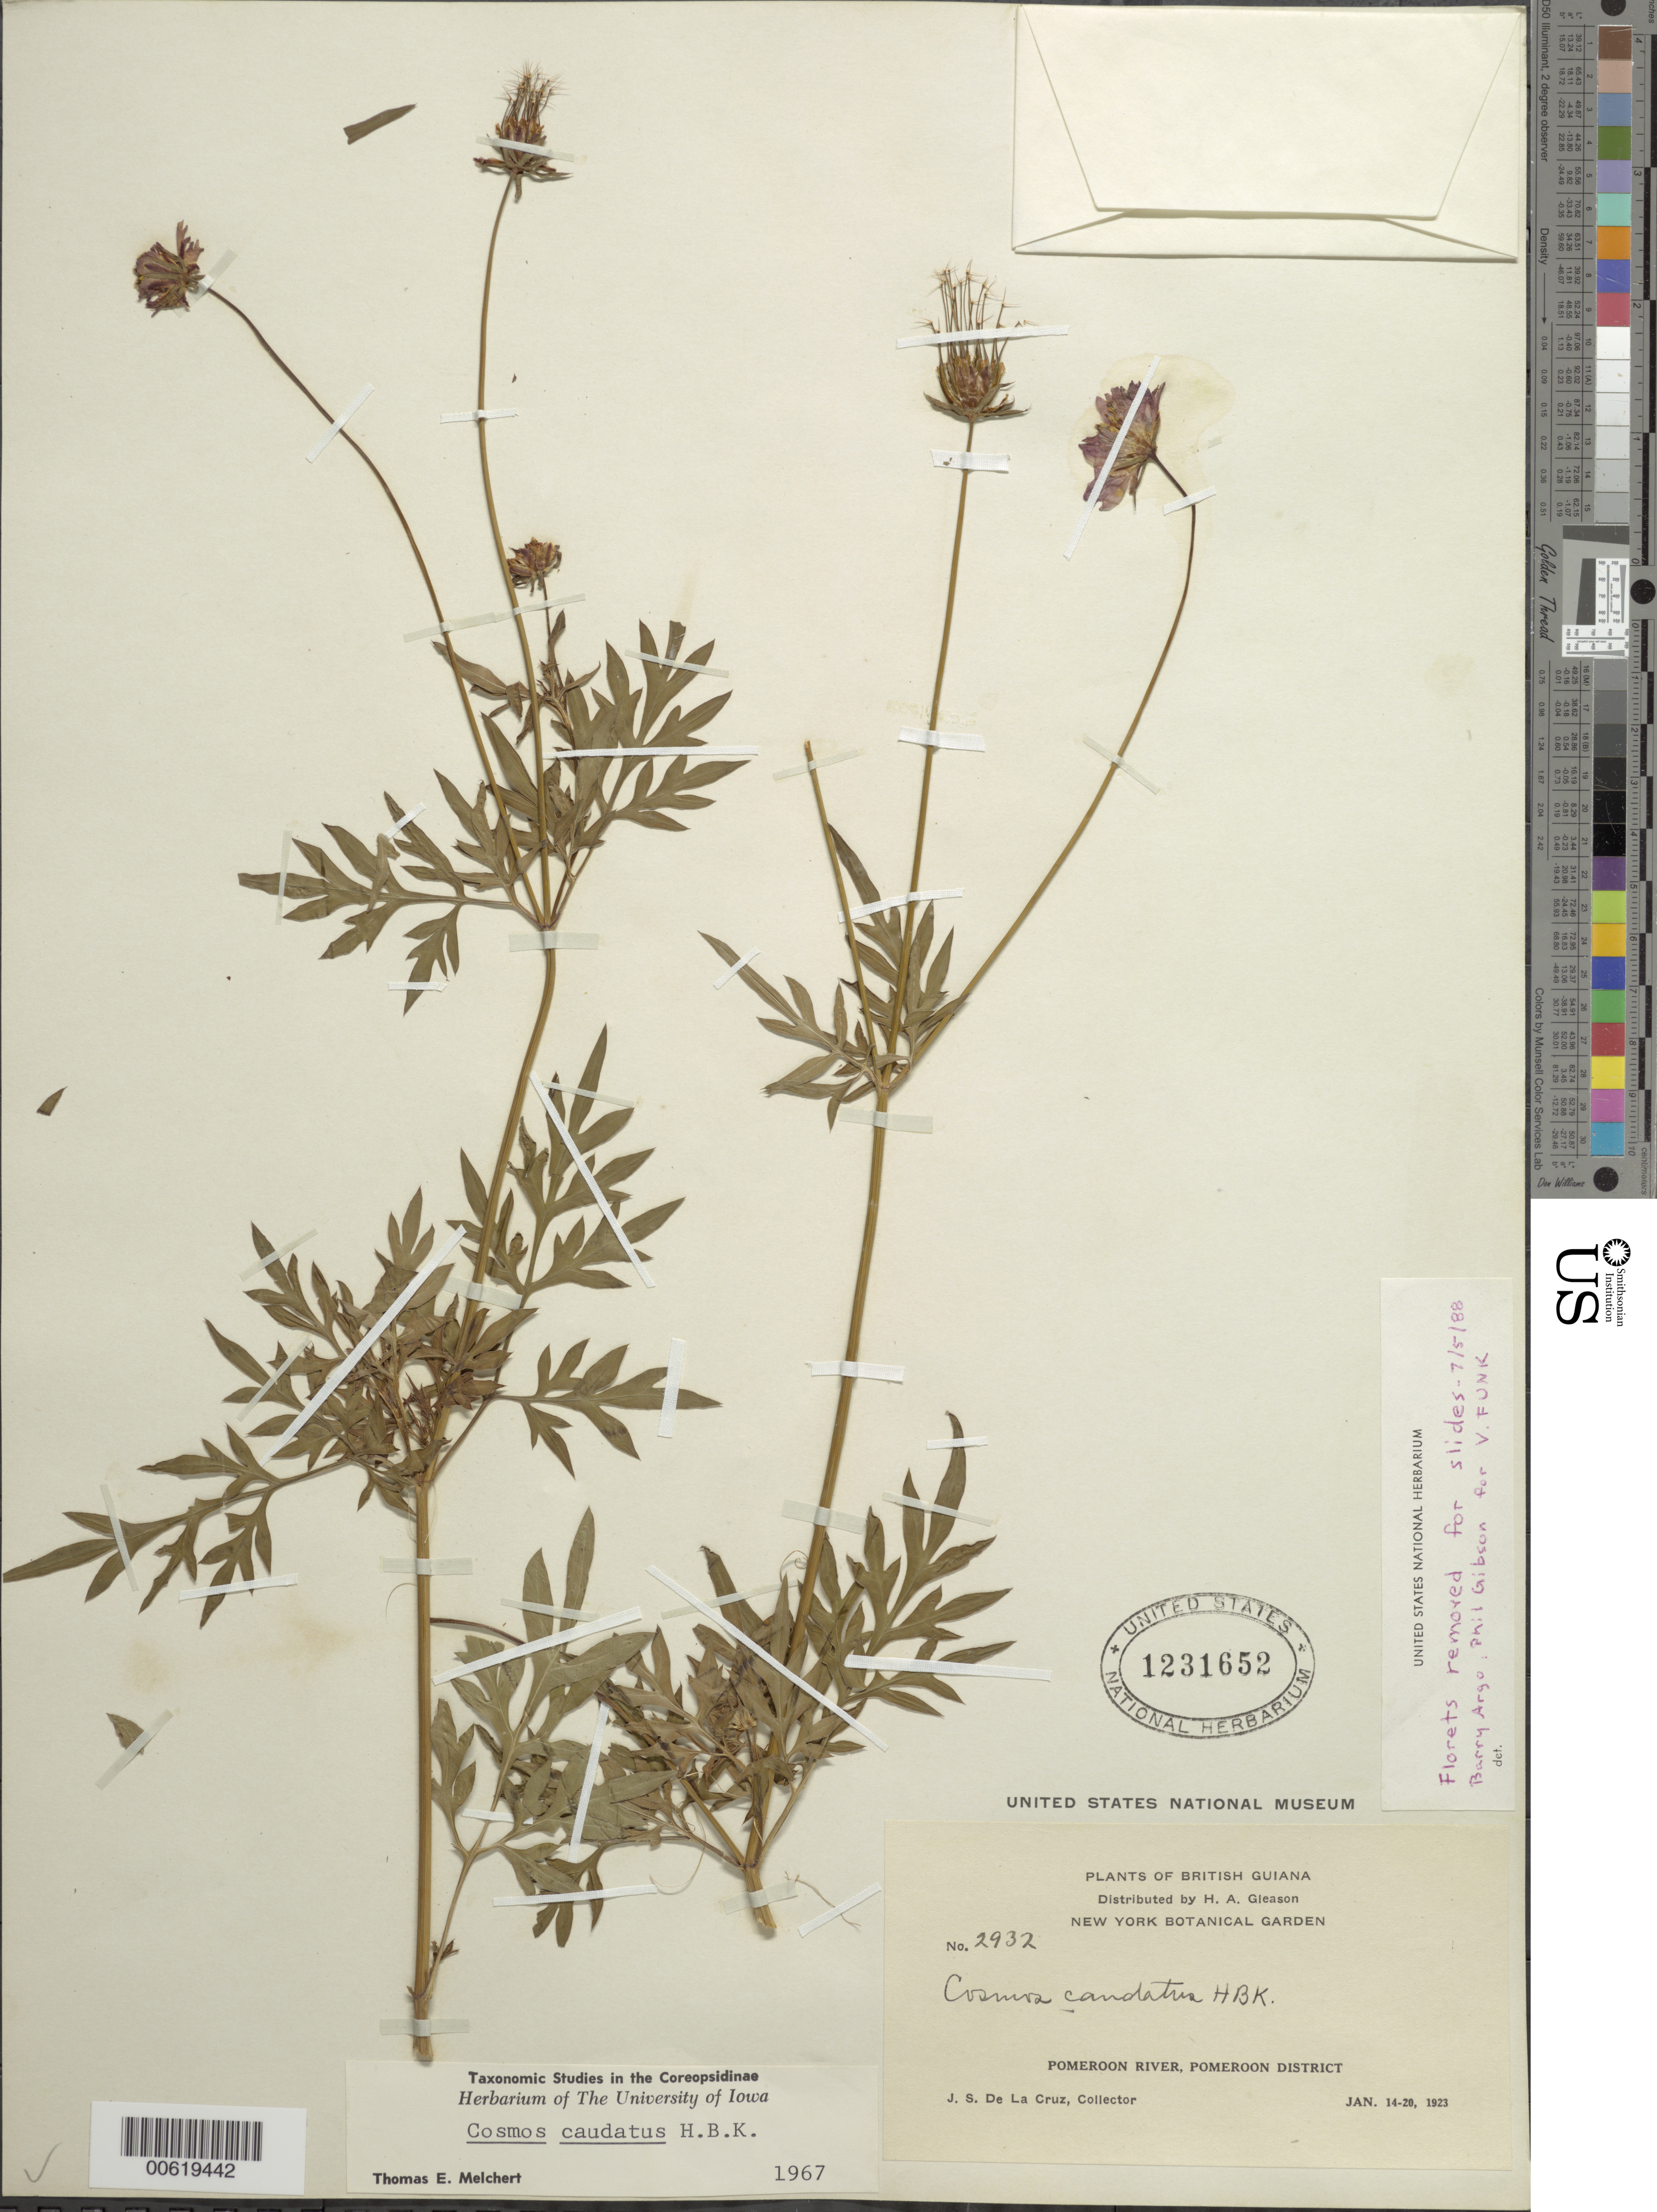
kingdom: Plantae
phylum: Tracheophyta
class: Magnoliopsida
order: Asterales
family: Asteraceae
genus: Cosmos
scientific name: Cosmos caudatus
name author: Kunth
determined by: Melchert, T. E.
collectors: J. S. de la Cruz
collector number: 2932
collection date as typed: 14-Jan-23 to 20-Jan-23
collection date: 1923-01-14/1923-01-20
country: Guyana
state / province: Pomeroon-Supenaam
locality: Pomeroon R.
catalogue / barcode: US 1231652